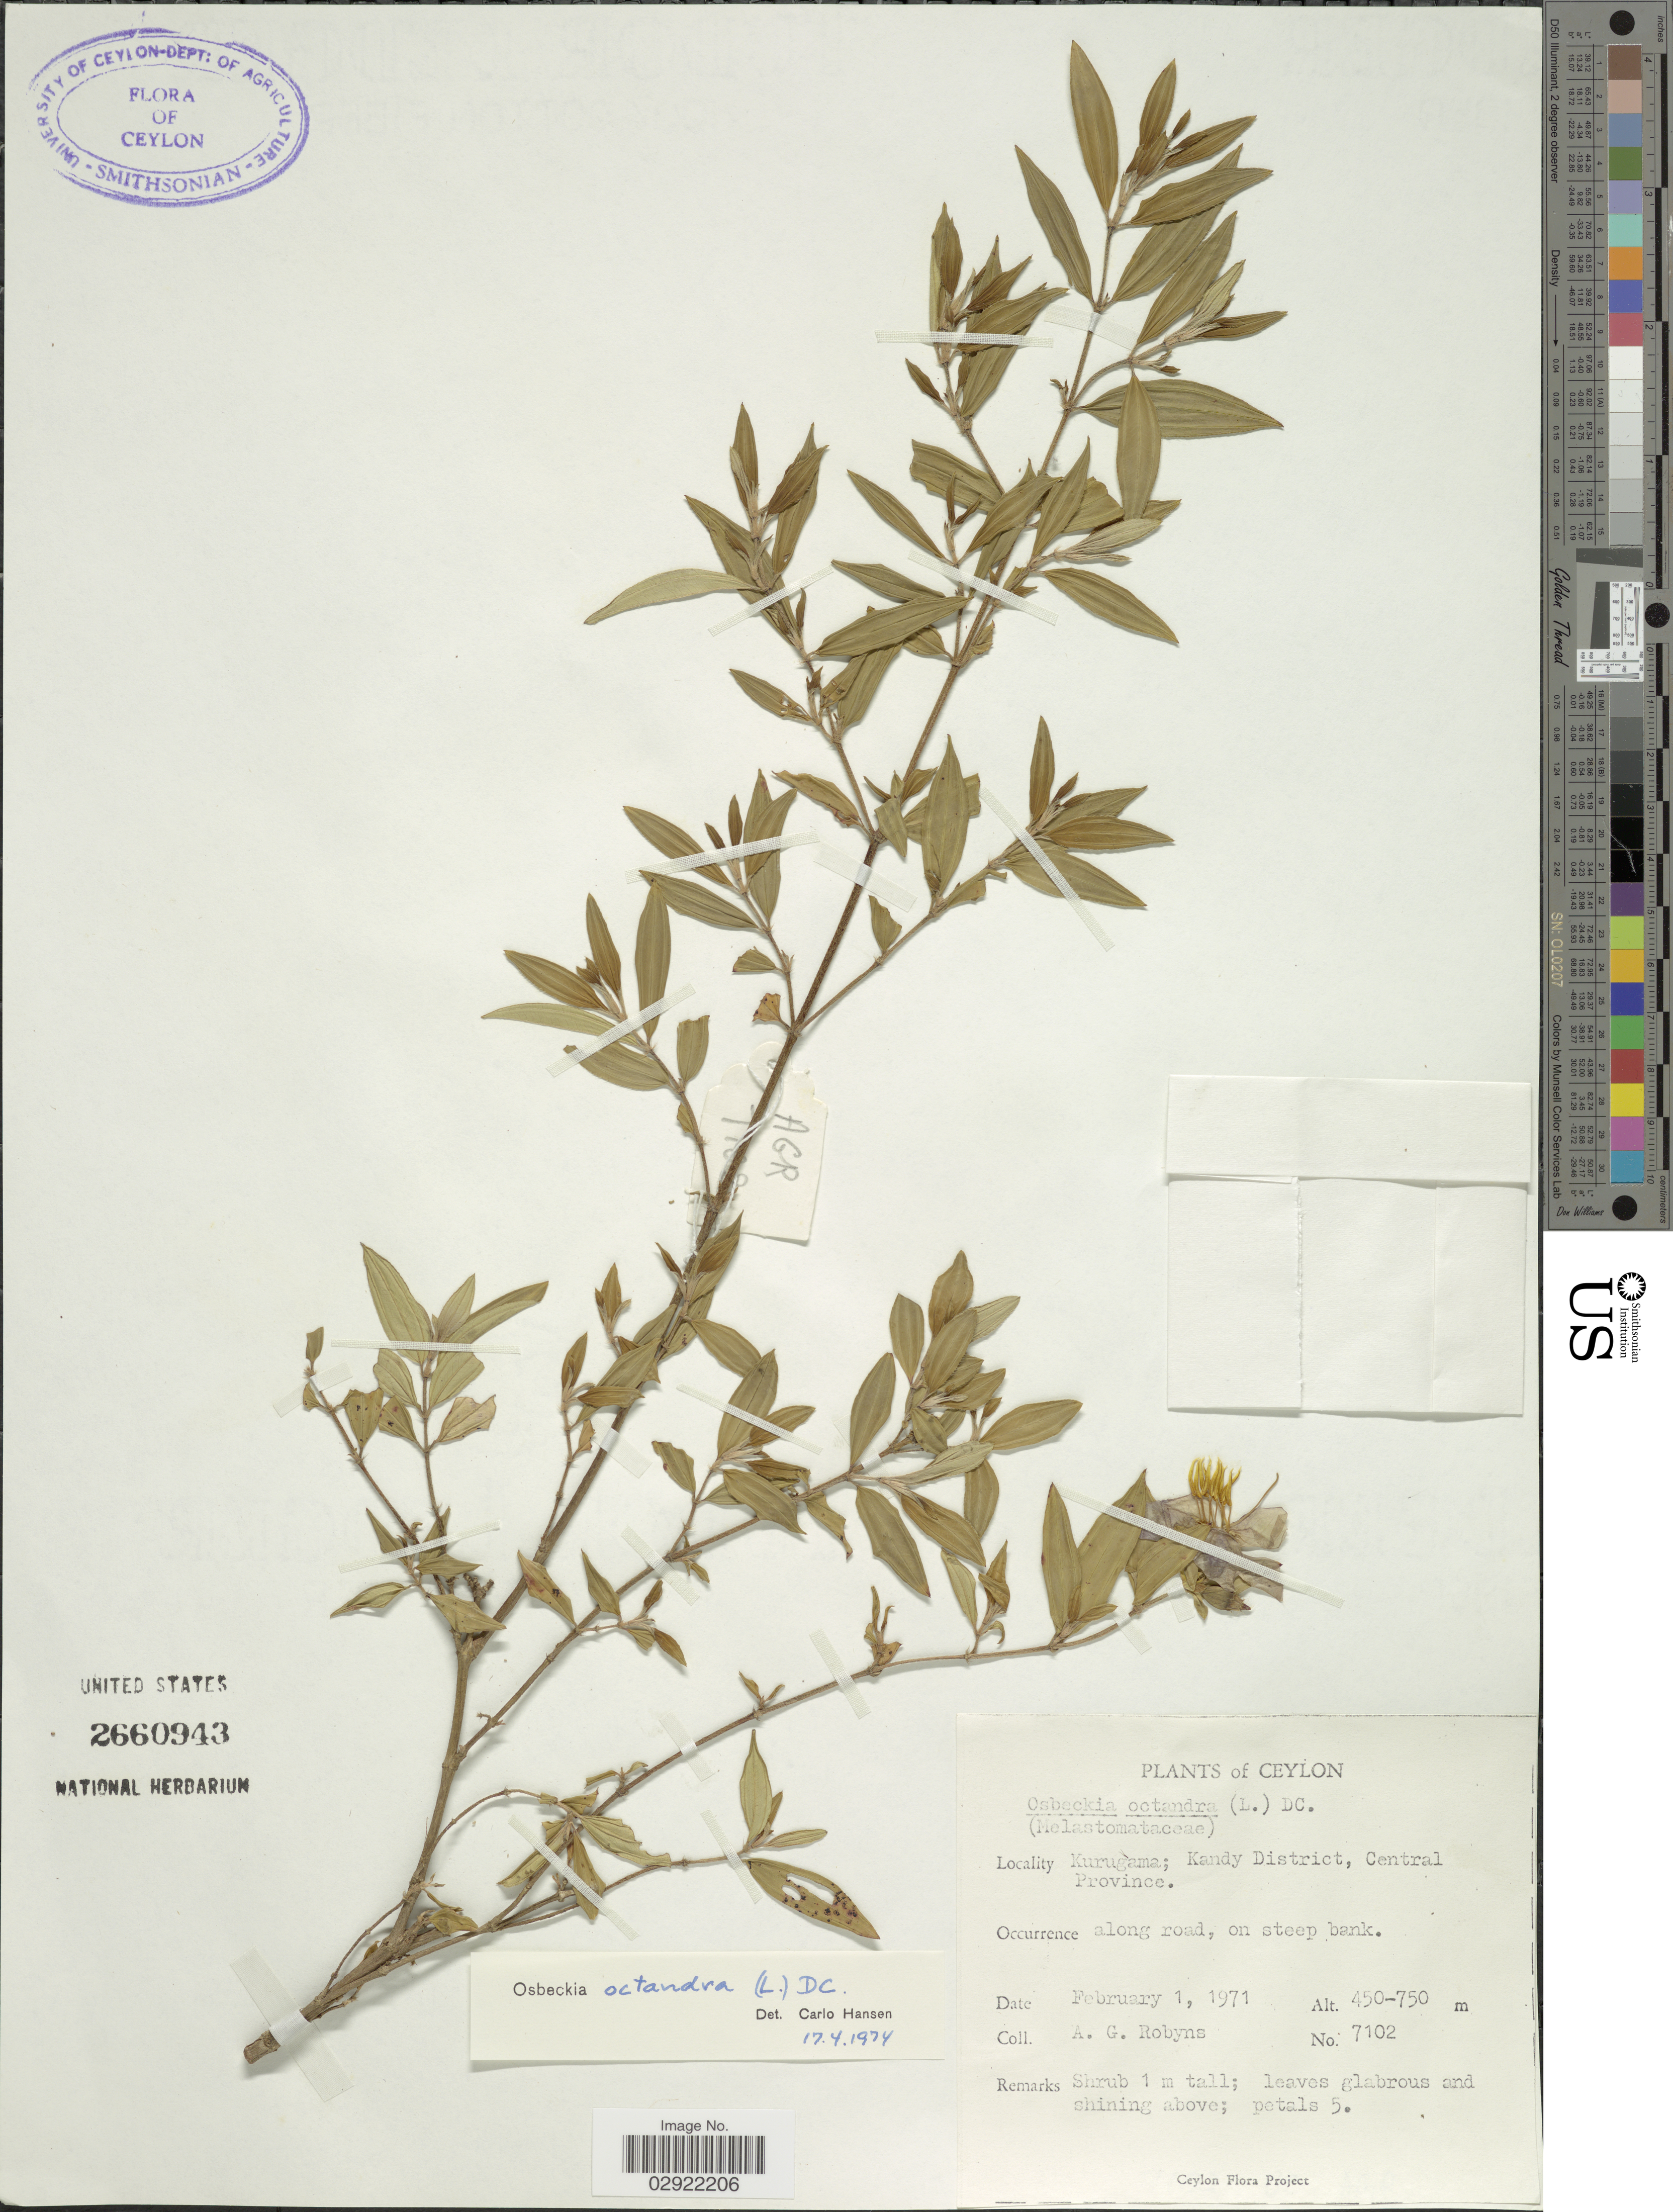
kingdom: Plantae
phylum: Tracheophyta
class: Magnoliopsida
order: Myrtales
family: Melastomataceae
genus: Osbeckia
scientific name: Osbeckia octandra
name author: DC.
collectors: A. Robyns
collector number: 7102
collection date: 1971-02-01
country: Sri Lanka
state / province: Central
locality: Kurugama; Kandy District.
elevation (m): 450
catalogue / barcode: US 2660943